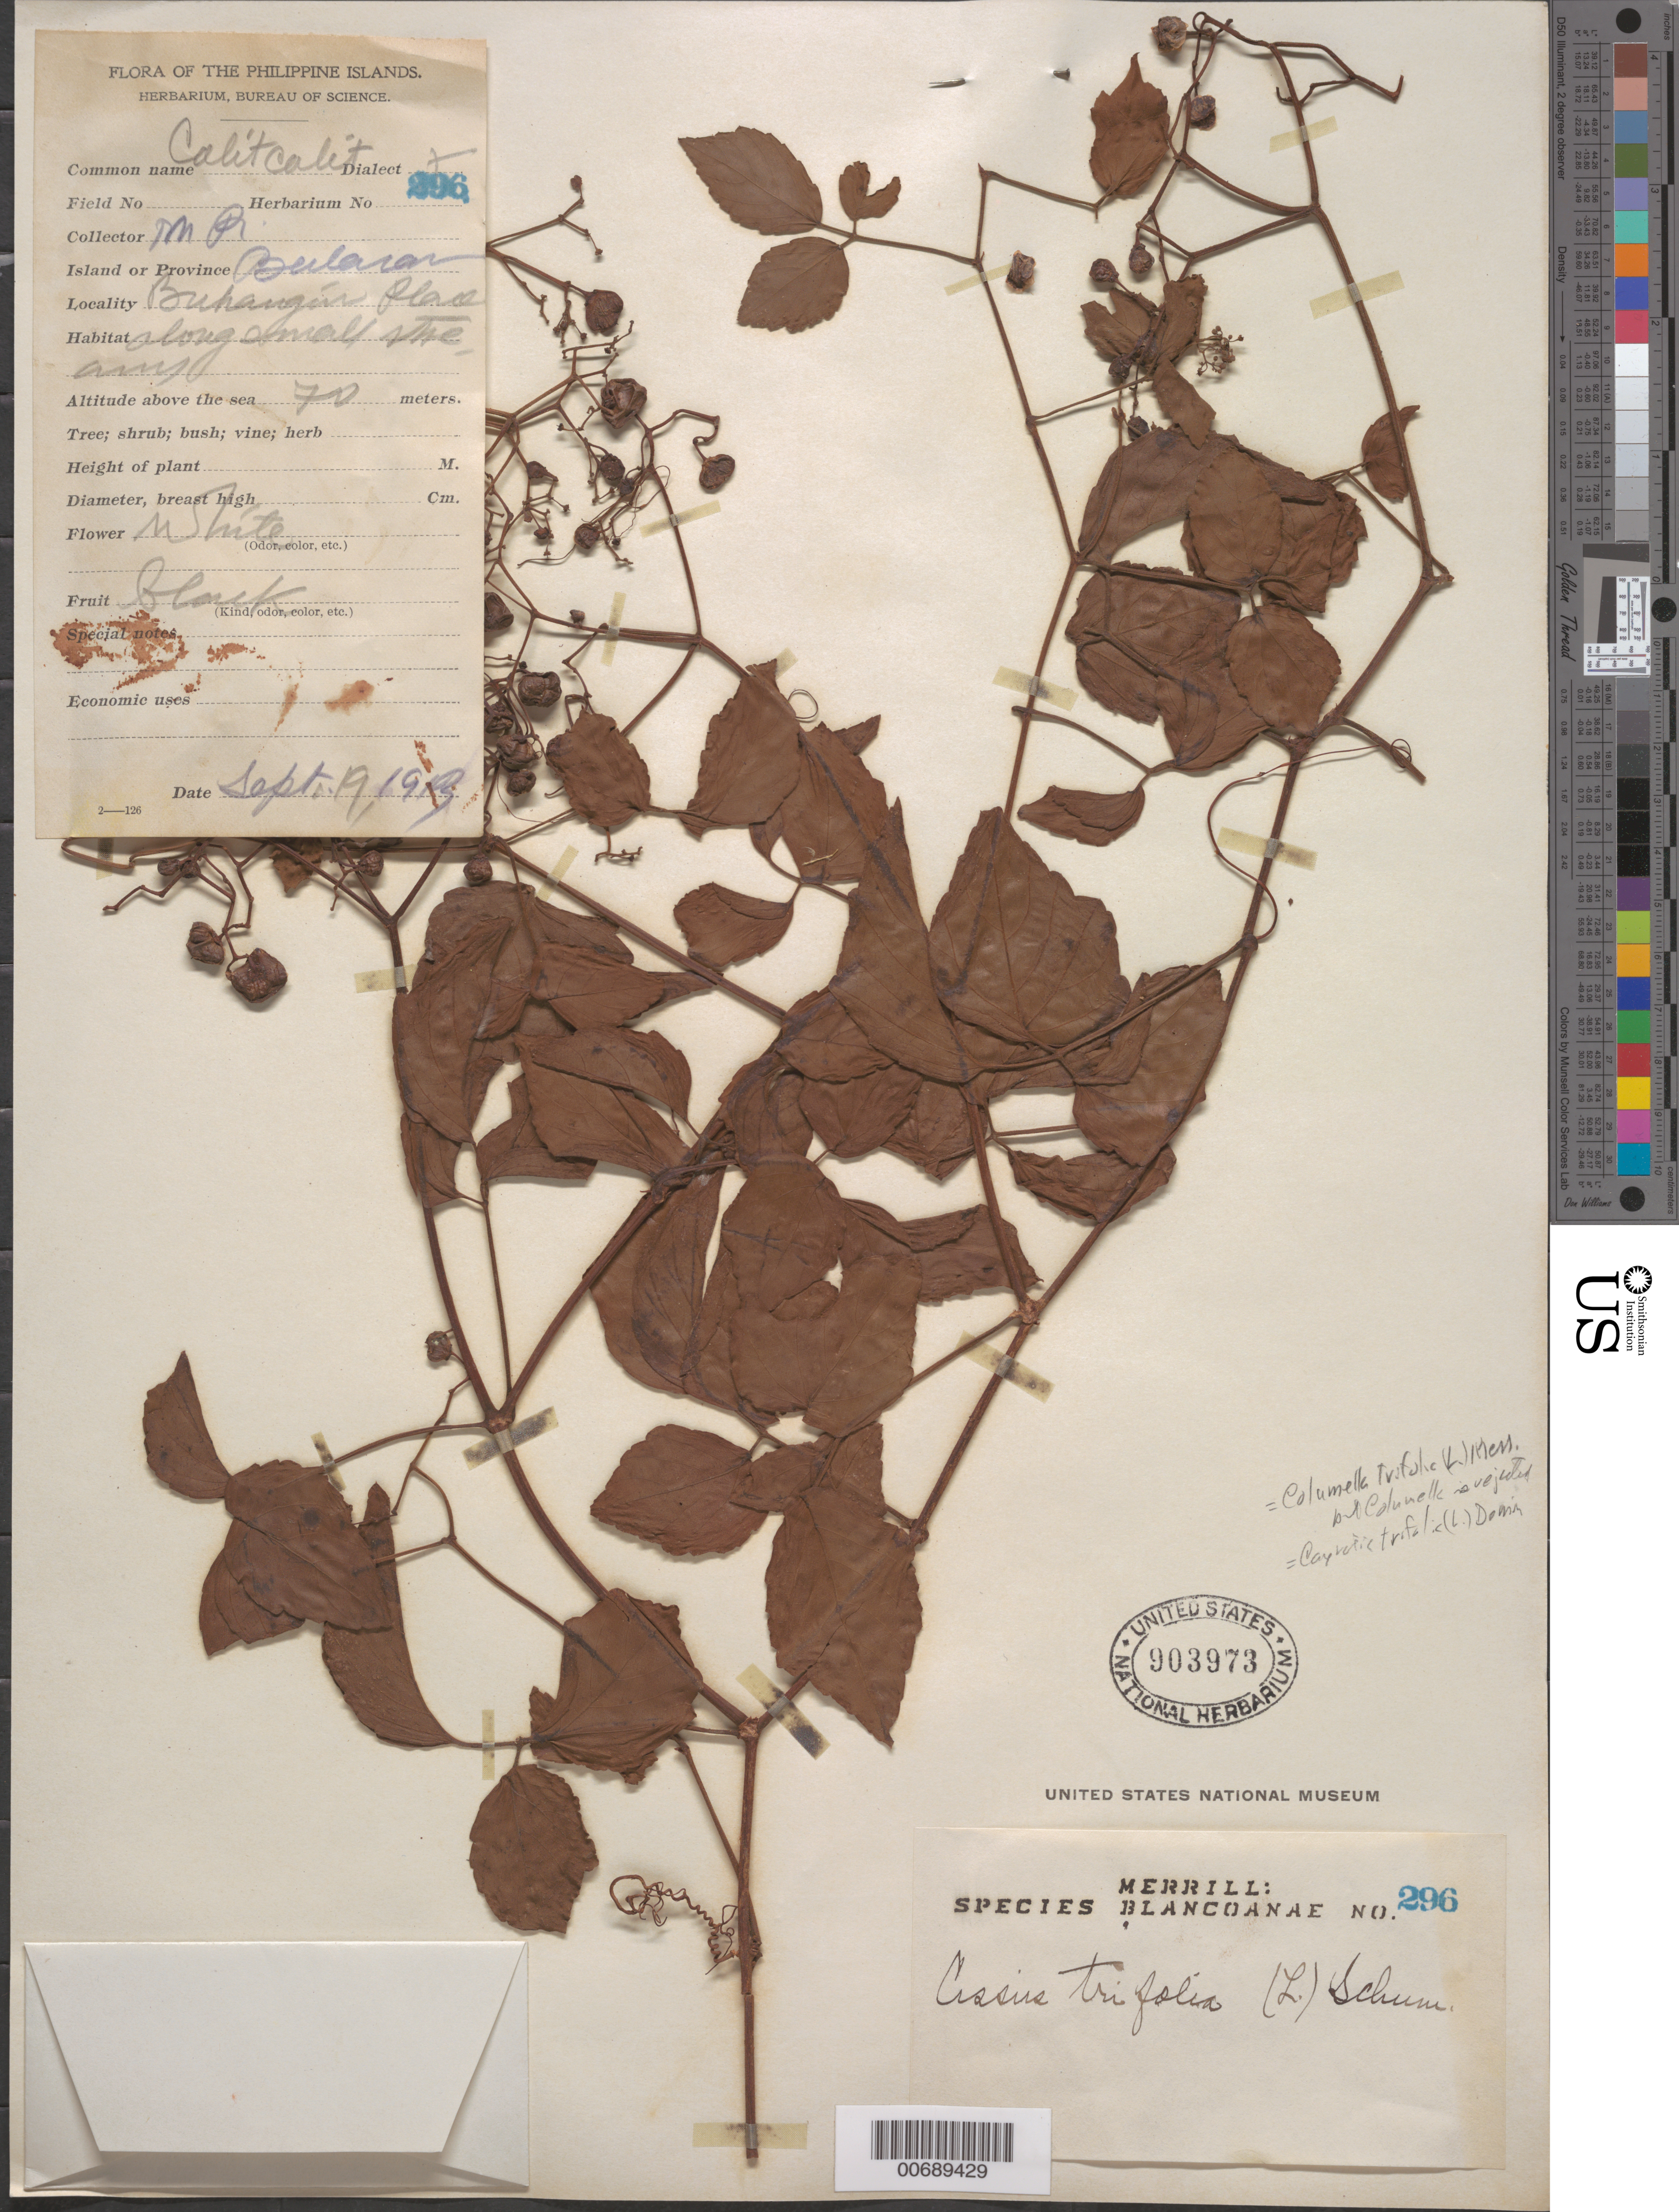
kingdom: Plantae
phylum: Tracheophyta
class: Magnoliopsida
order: Vitales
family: Vitaceae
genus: Causonis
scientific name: Causonis trifolia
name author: (L.) Mabb. & J. Wen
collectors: M. Ramos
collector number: Sp. Blancoan. 0296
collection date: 1912-08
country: Philippines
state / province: Central Luzon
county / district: Bulacan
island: Luzon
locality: Buhangin Place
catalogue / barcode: US 903973